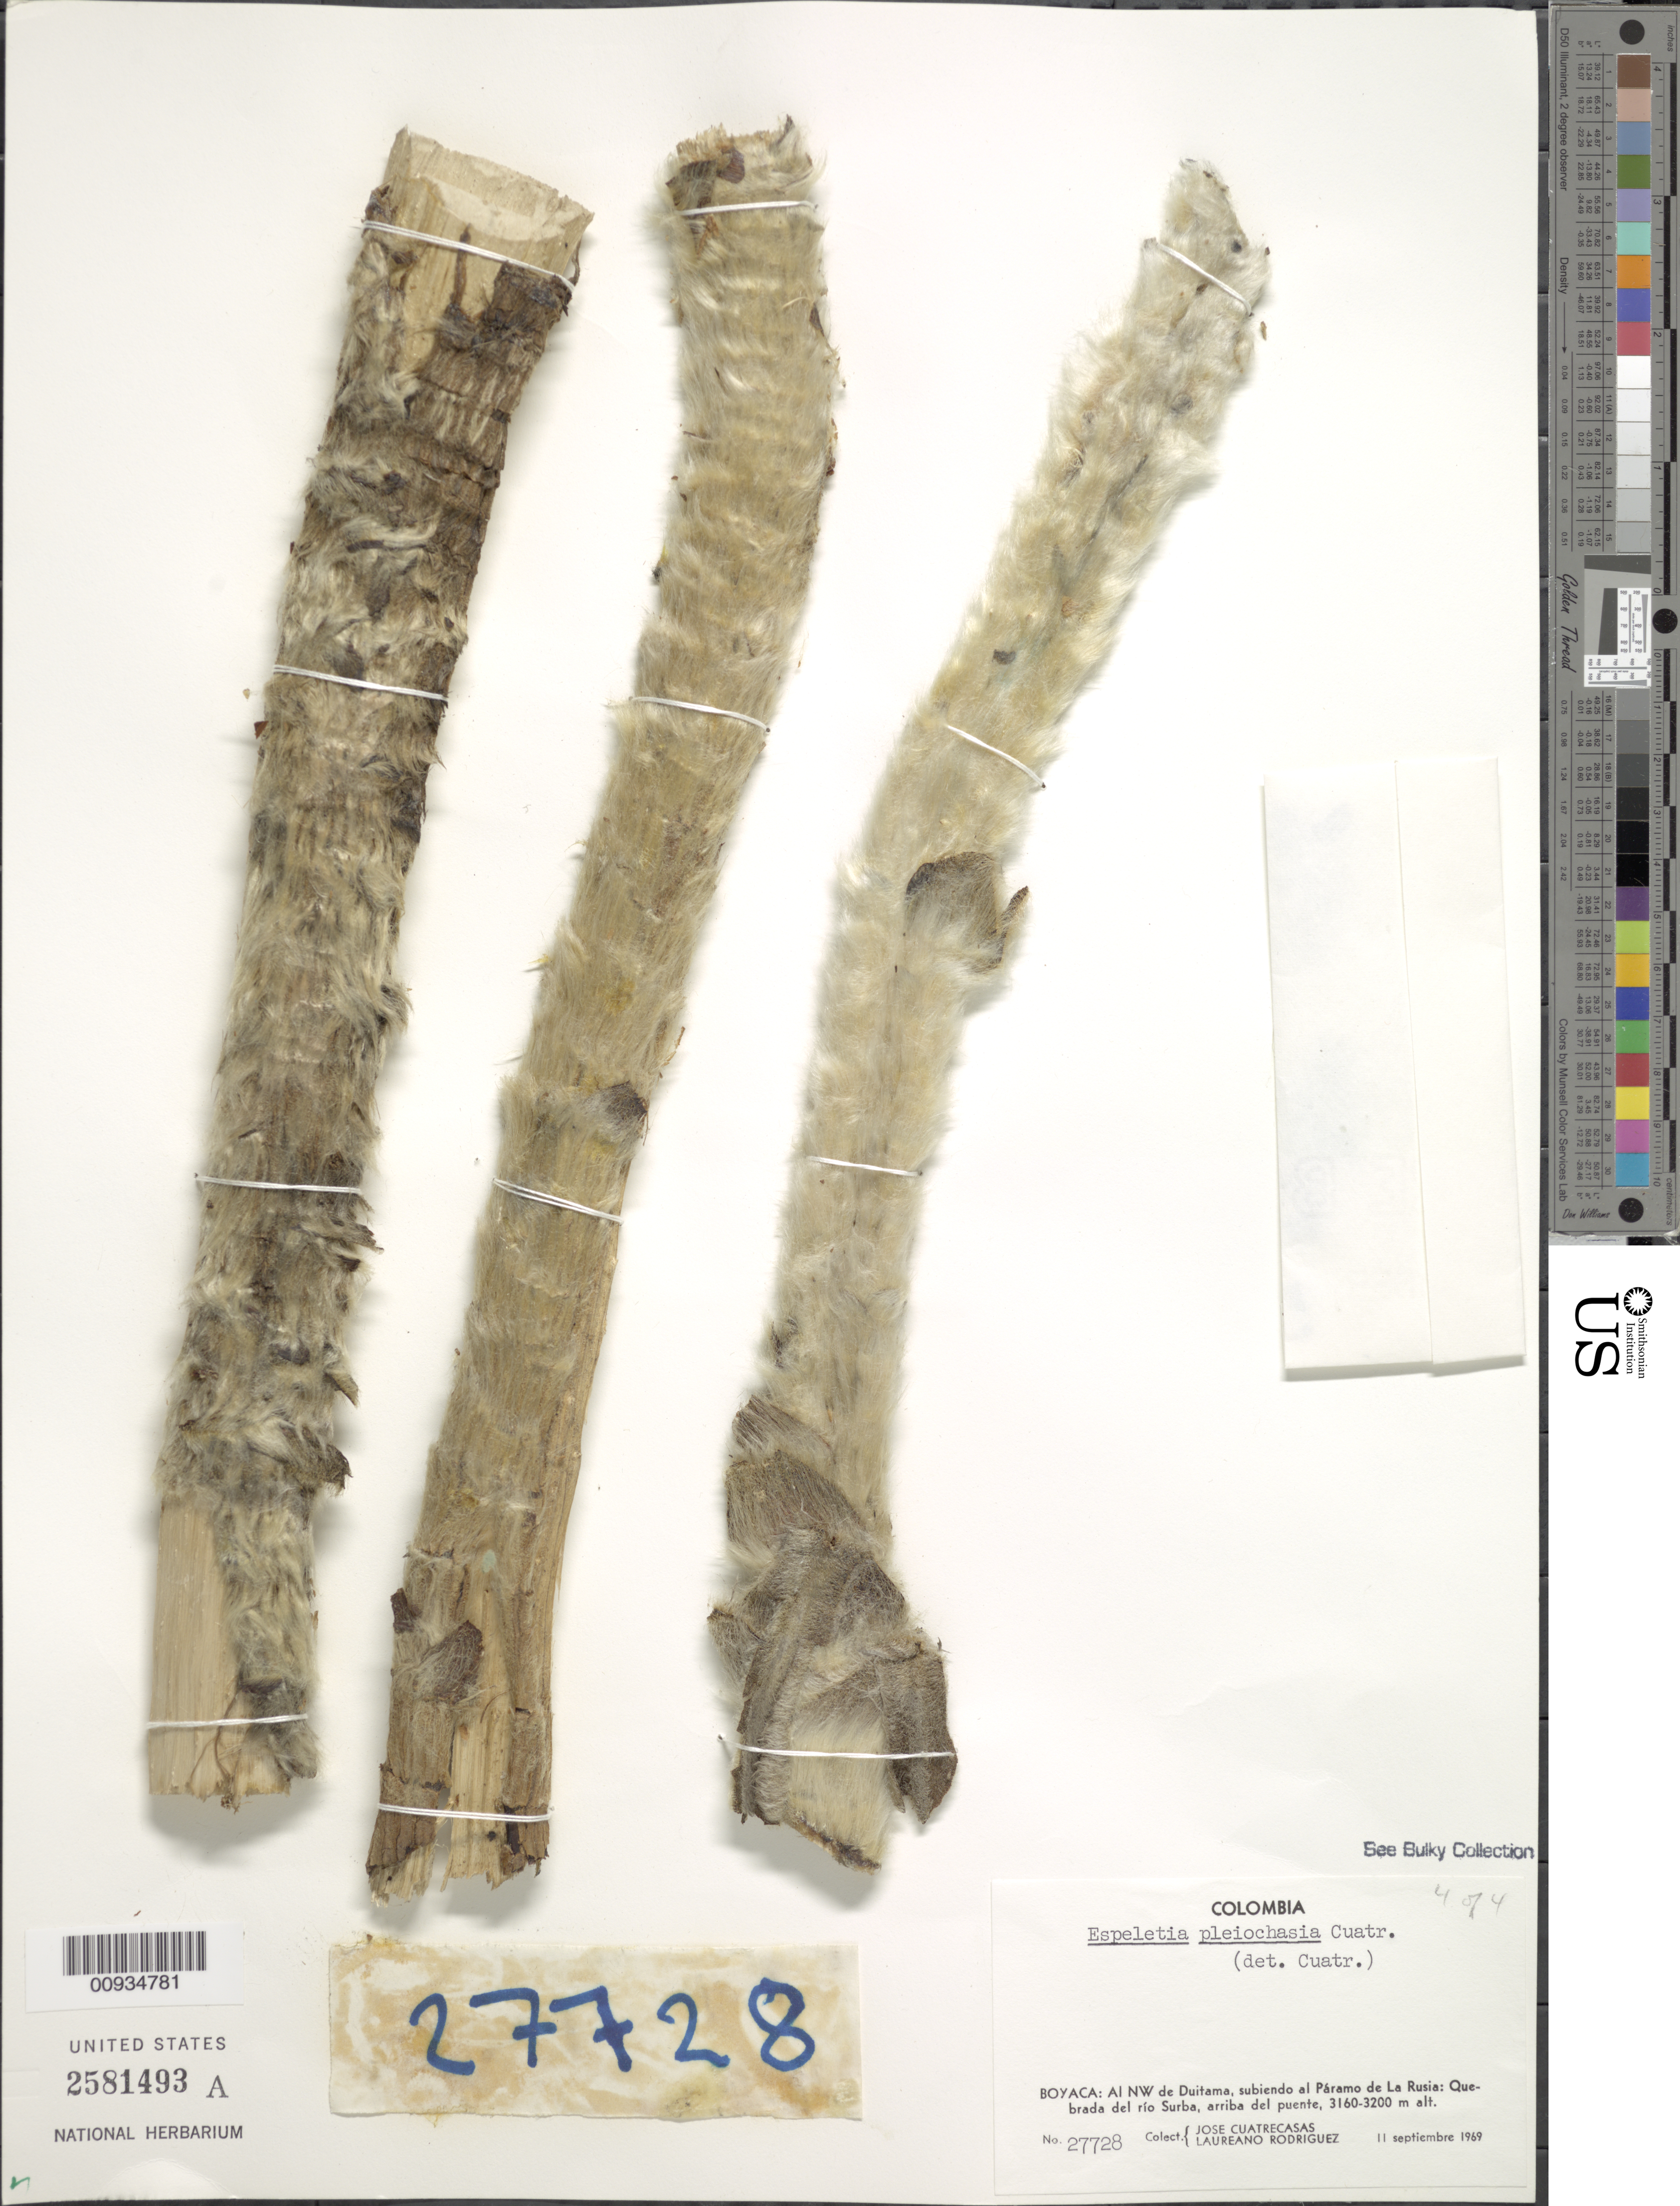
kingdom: Plantae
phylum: Tracheophyta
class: Magnoliopsida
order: Asterales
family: Asteraceae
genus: Espeletiopsis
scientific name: Espeletiopsis pleiochasia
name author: (Cuatrec.) Cuatrec.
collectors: J. Cuatrecasas & L. Rodriguez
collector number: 27728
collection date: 1969-09-11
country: Colombia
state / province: Boyacá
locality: Al NW de Duitama, subiendo al Paramo de La Rusia, Quebrada del rio Surba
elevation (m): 3160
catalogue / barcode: US 2581493A